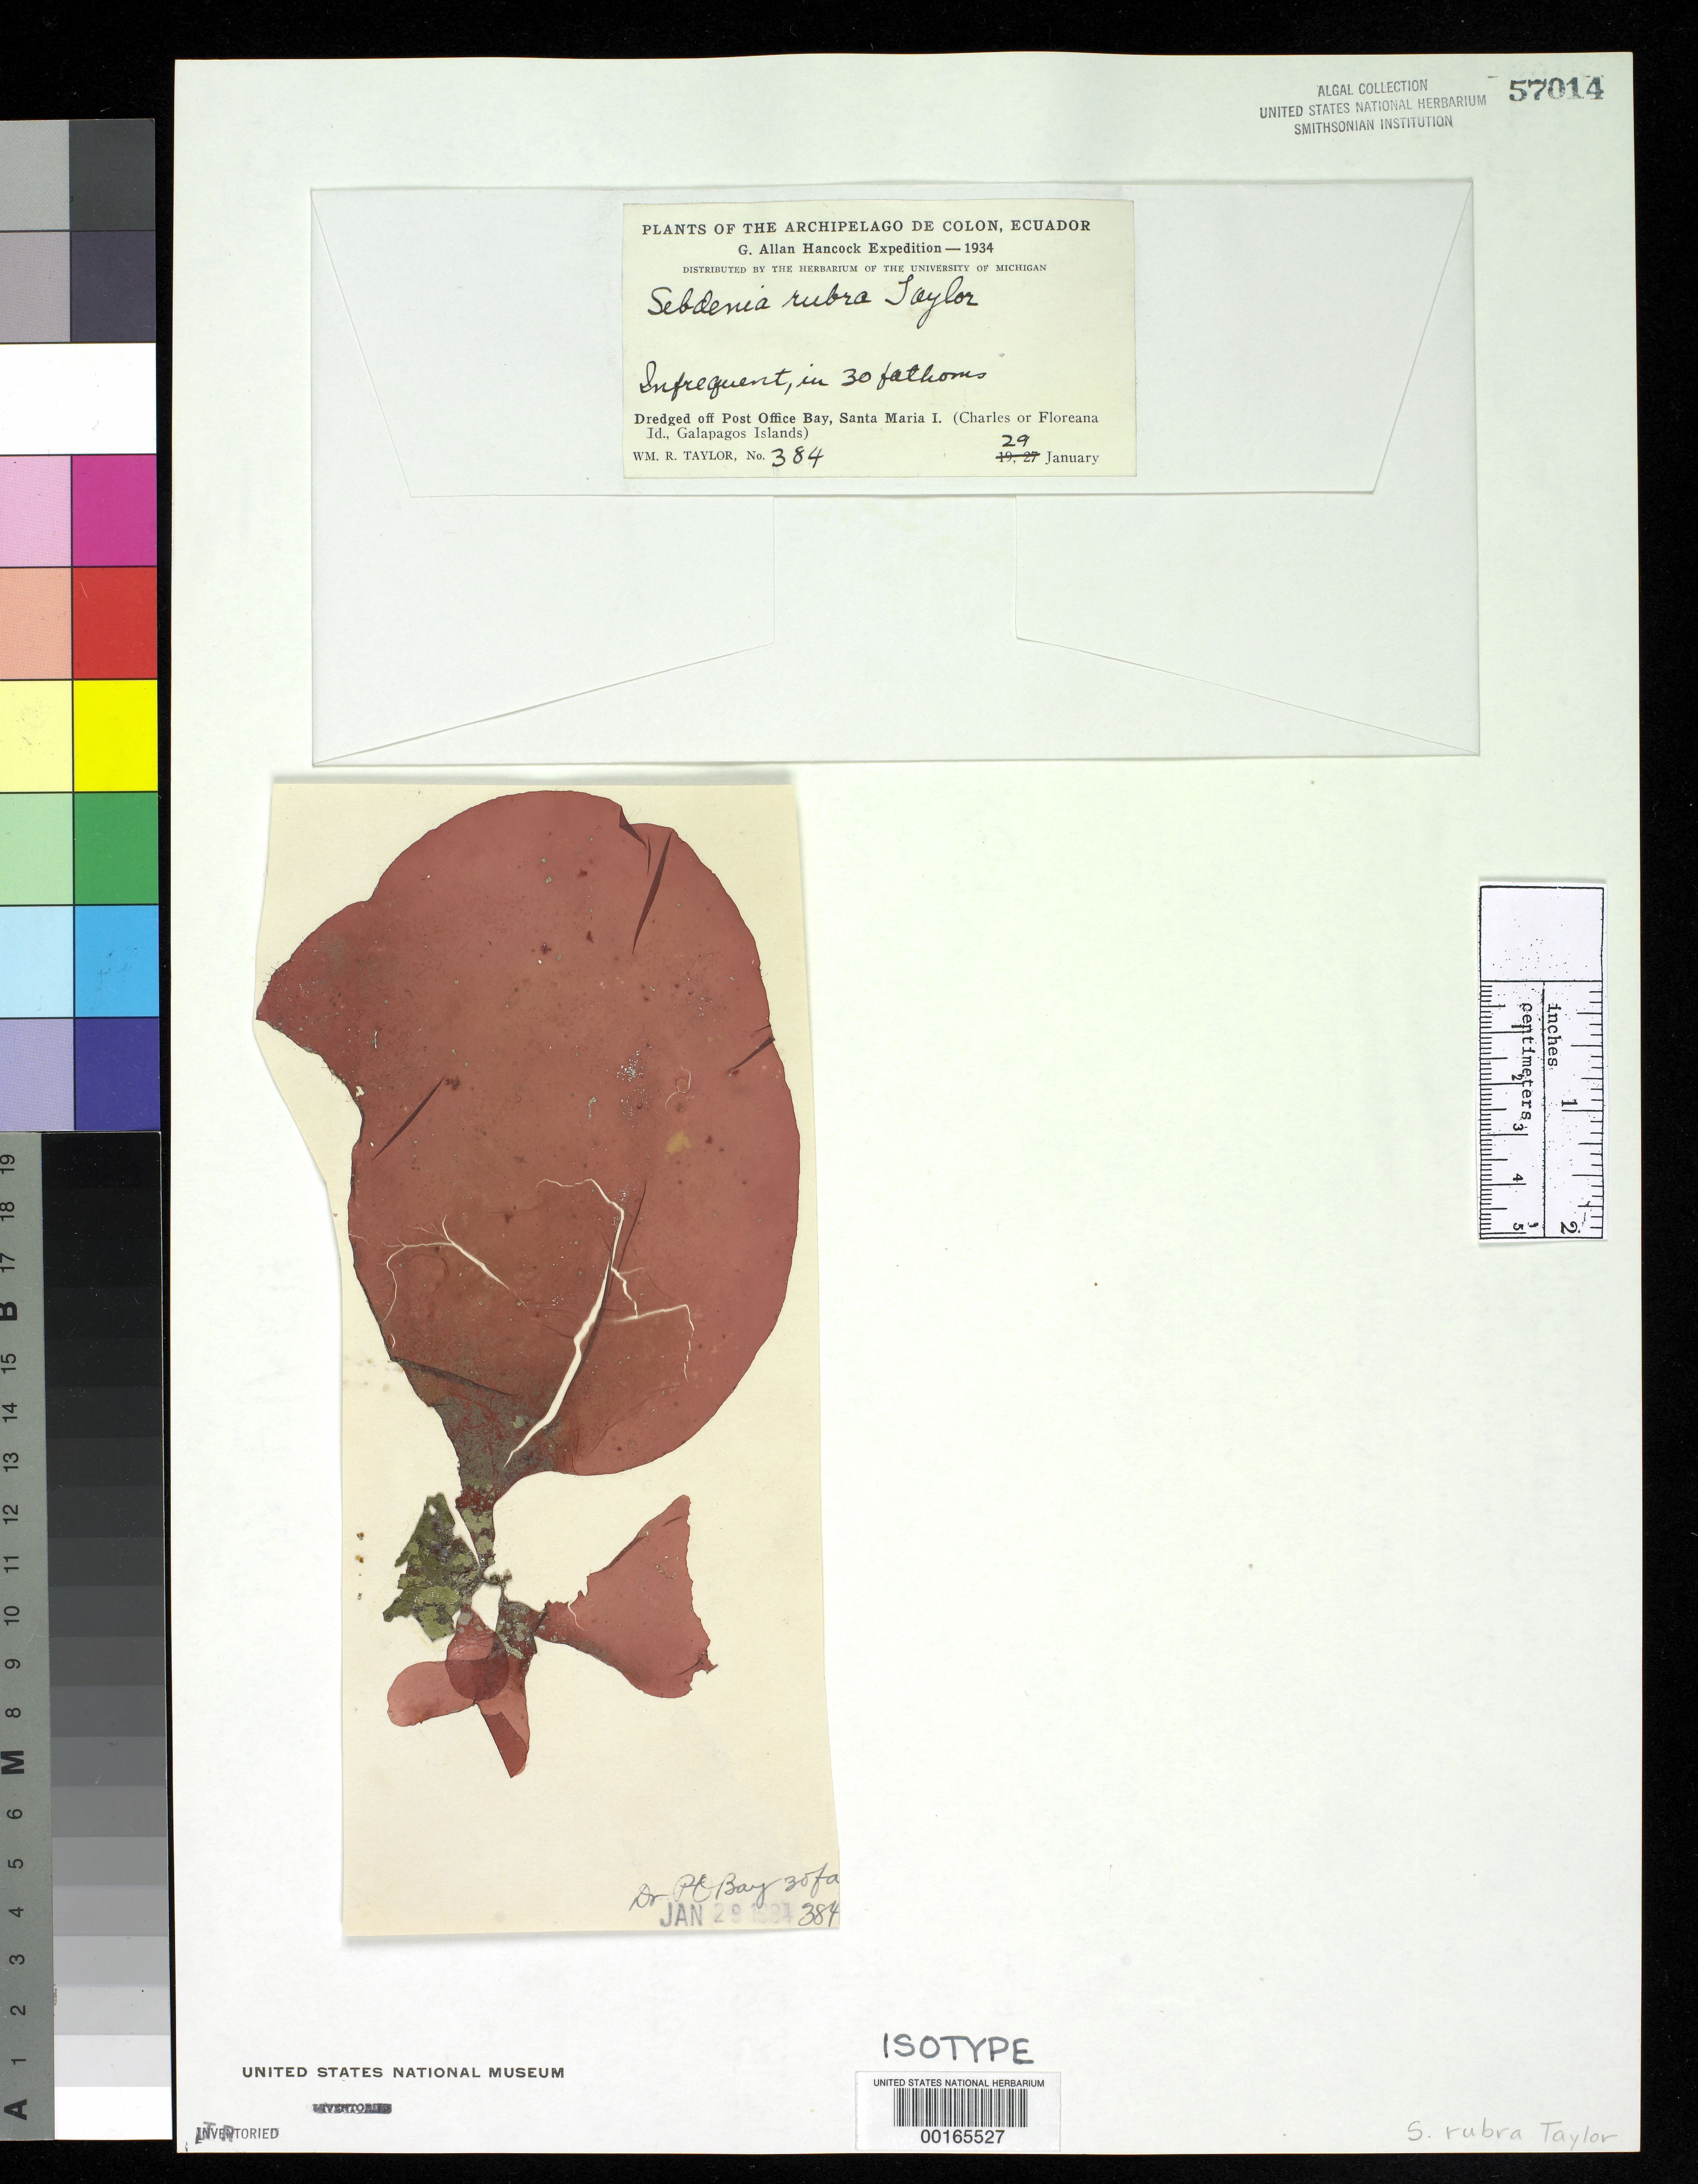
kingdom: Plantae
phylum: Rhodophyta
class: Florideophyceae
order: Sebdeniales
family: Sebdeniaceae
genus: Sebdenia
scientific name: Sebdenia rubra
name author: W.R. Taylor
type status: Isotype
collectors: W. R. Taylor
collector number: WRT 34-384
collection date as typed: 29 Jan 1934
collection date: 1934-01-29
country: Ecuador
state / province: Colón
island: Floreana [Charles, Santa Maria]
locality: Off Post Office Bay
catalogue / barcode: US 57014